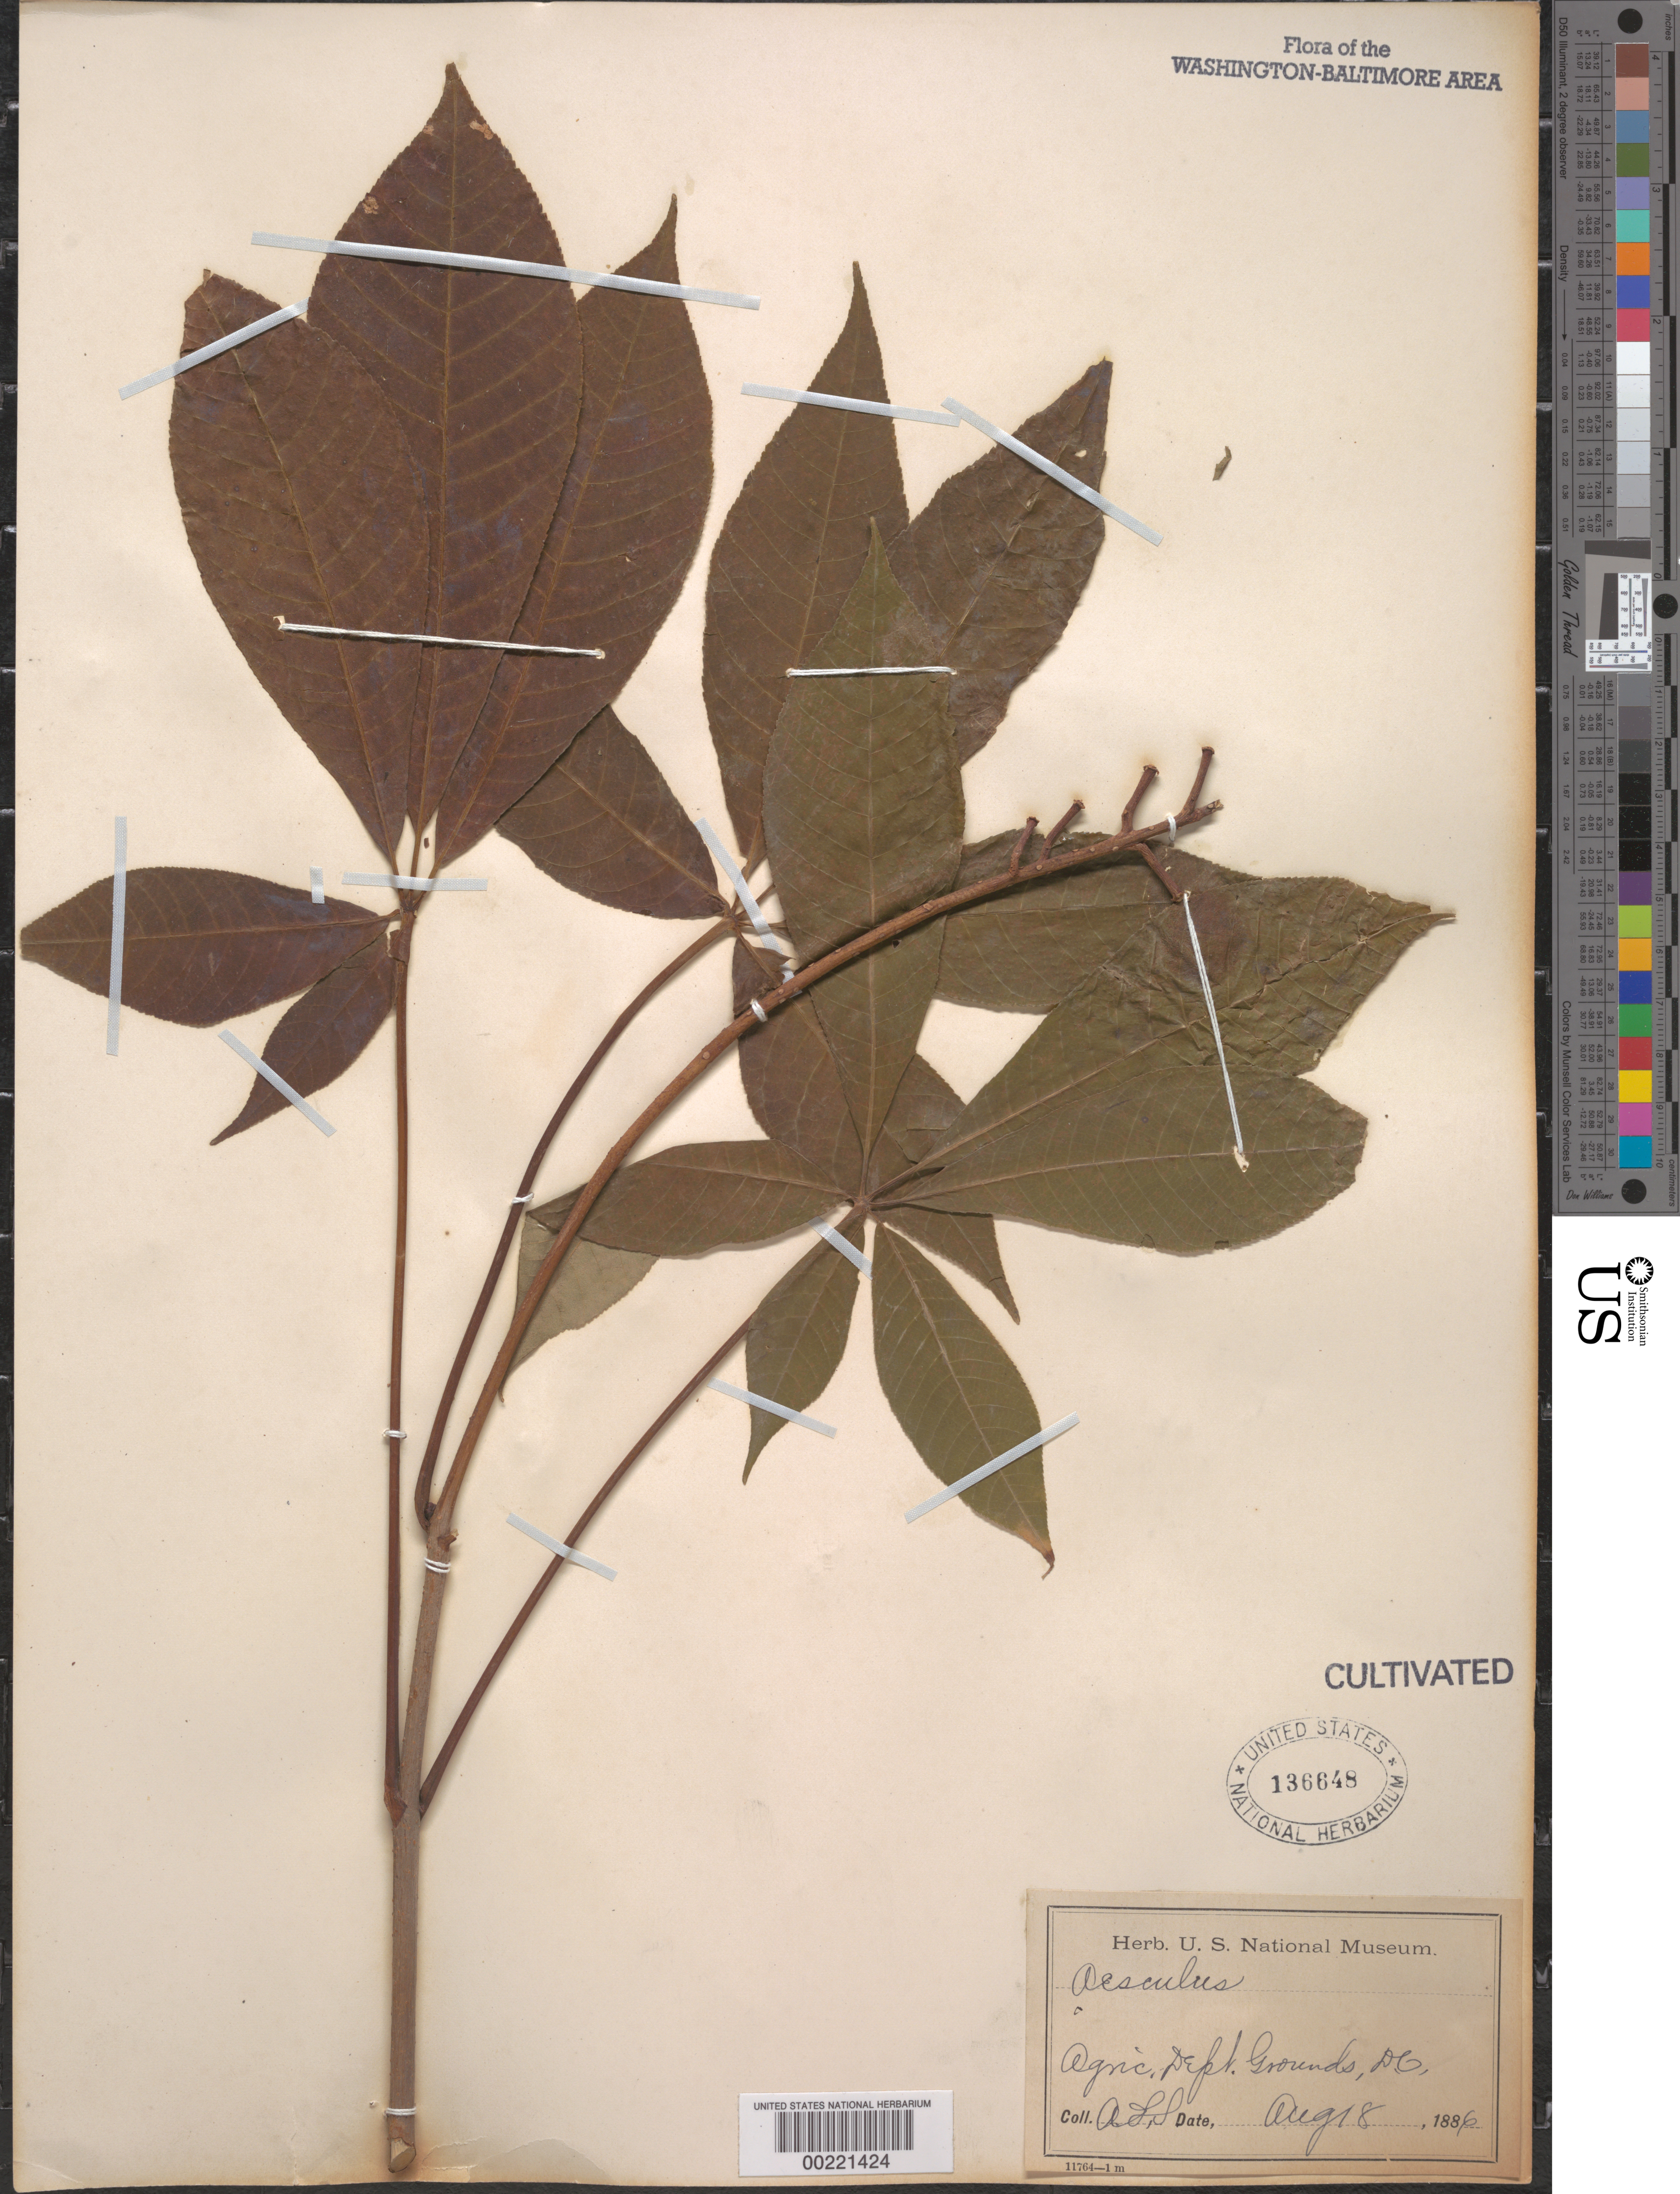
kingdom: Plantae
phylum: Tracheophyta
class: Magnoliopsida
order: Sapindales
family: Sapindaceae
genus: Aesculus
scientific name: Aesculus sp.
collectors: A. L. Schott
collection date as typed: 18 Aug 1886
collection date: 1886-08-18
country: United States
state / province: District of Columbia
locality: Department of Agriculture grounds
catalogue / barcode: US 136648